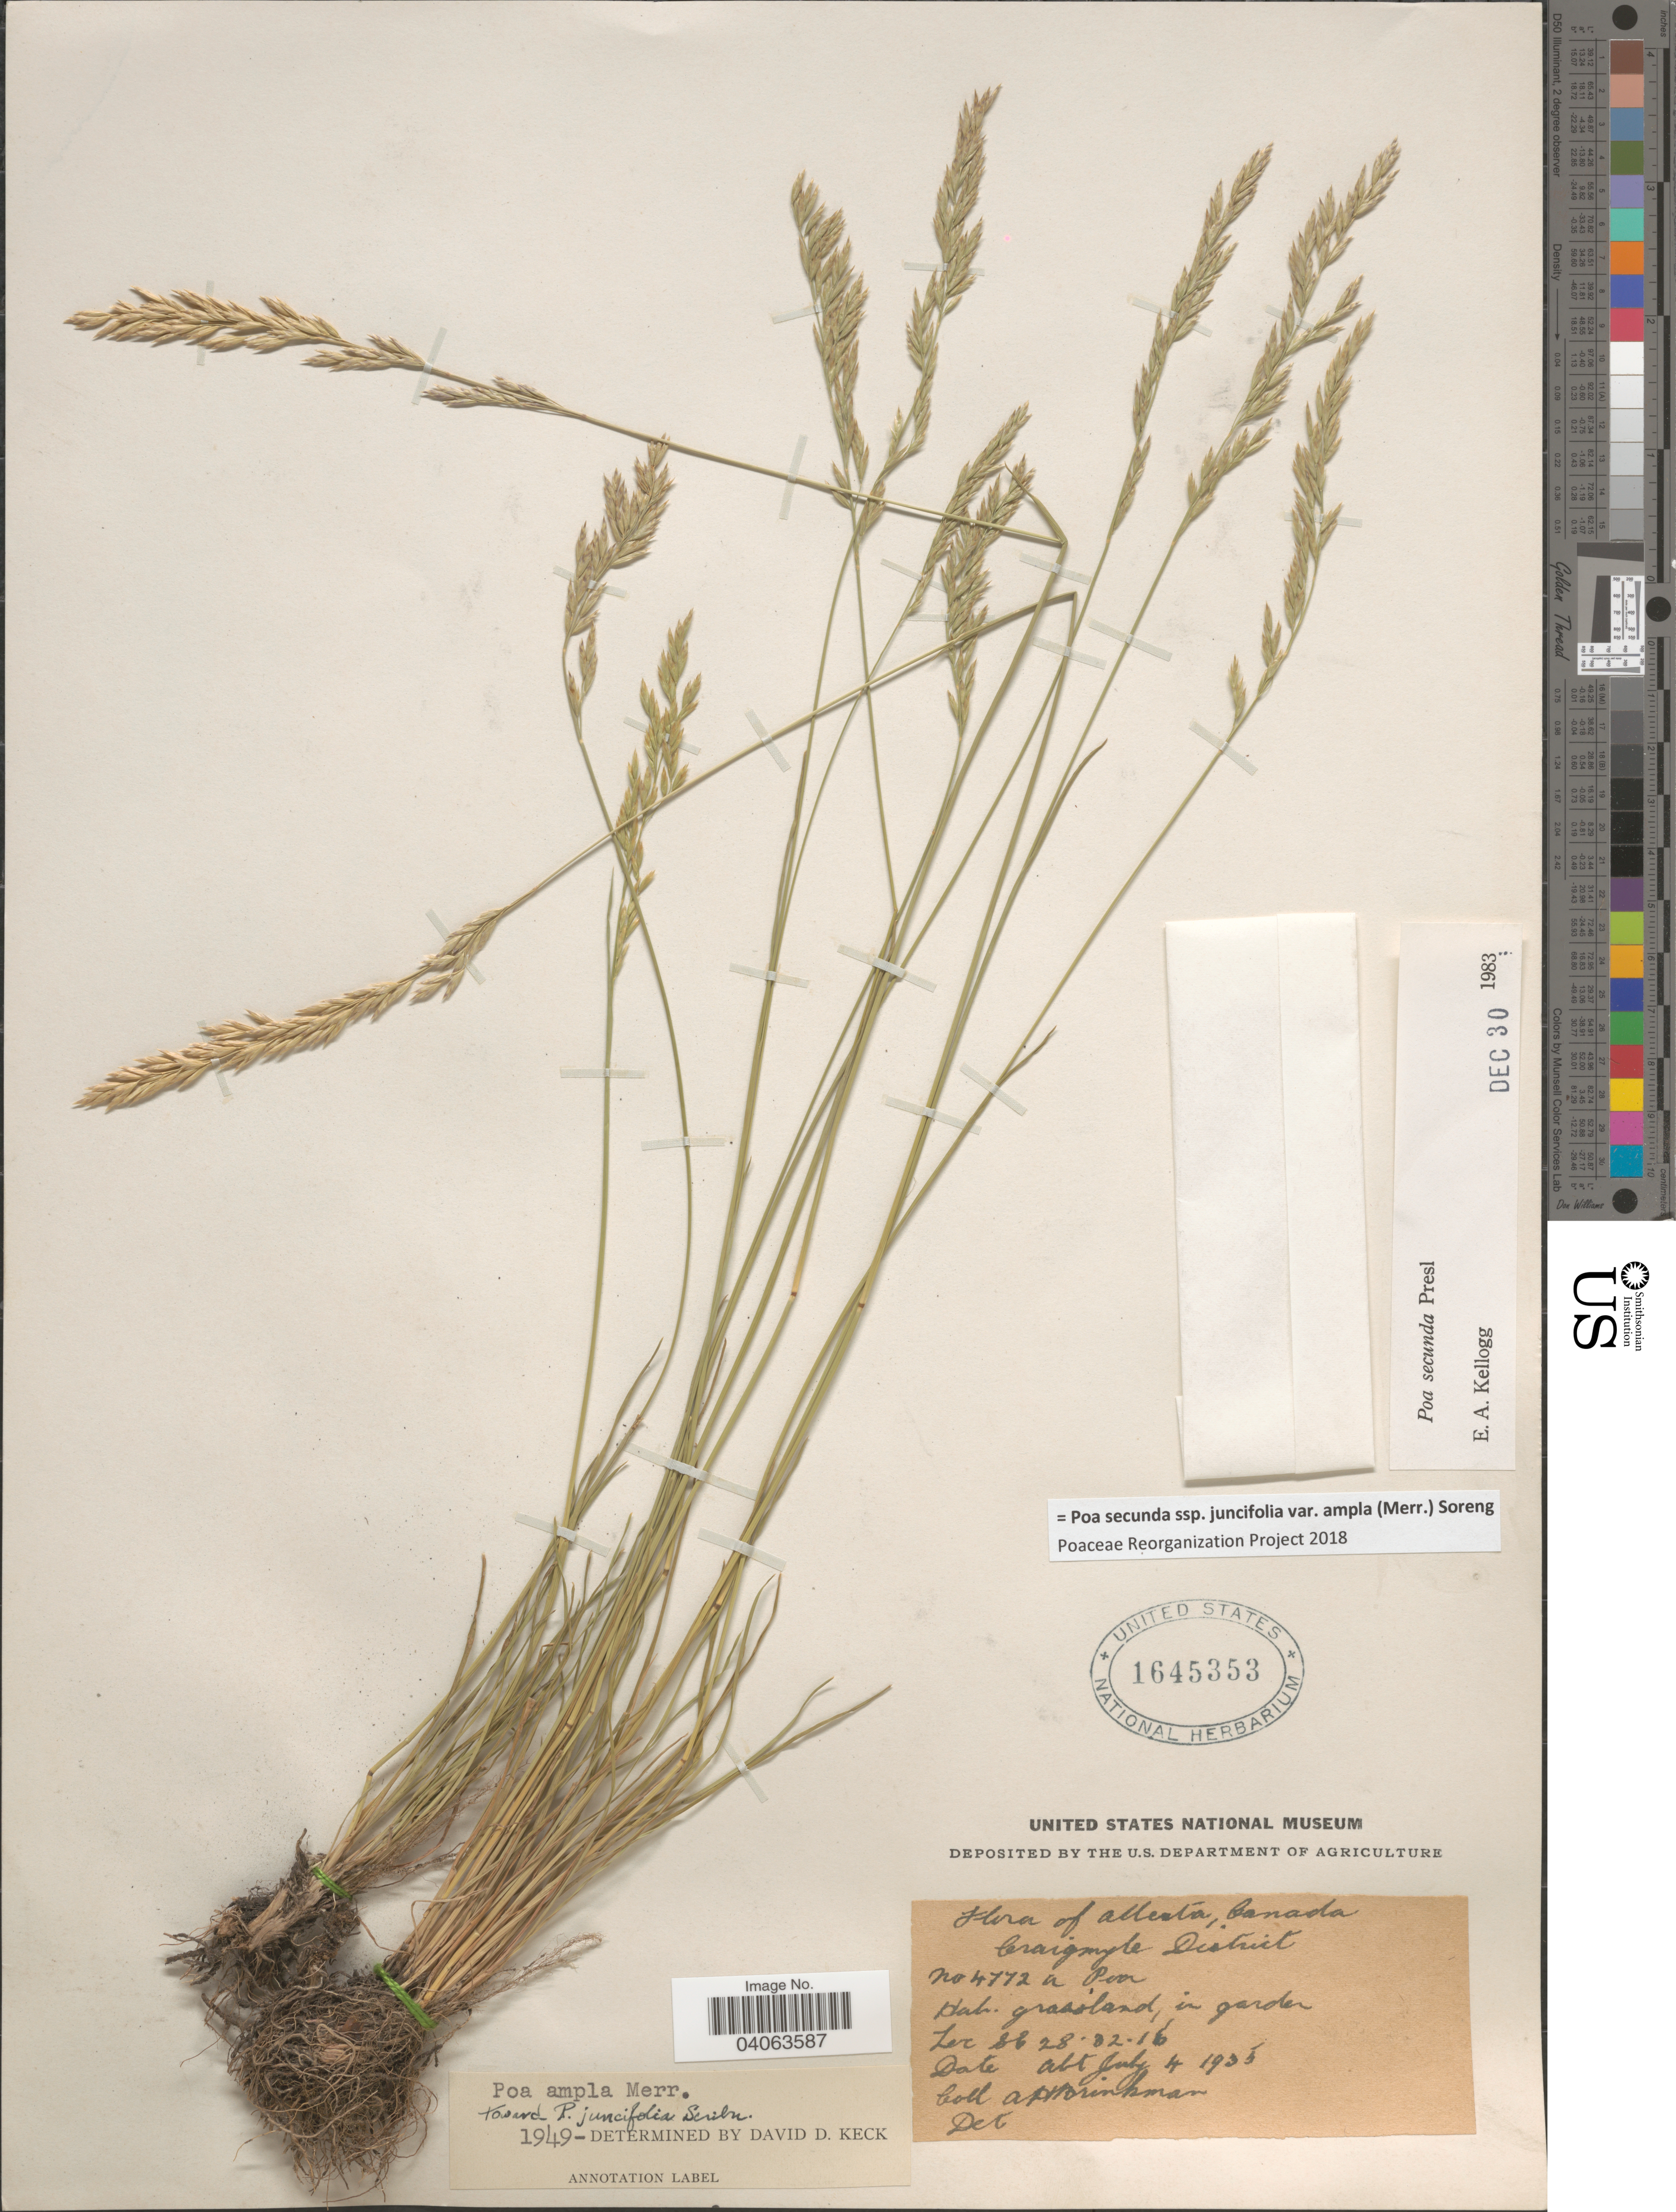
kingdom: Plantae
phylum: Tracheophyta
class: Liliopsida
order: Poales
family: Poaceae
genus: Poa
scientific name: Poa secunda subsp. juncifolia var. ampla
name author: (Merr.) Soreng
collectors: A. Brinkman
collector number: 4772a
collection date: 1935-07-04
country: Canada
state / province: Alberta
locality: Craigmyle District. In garden. SE 28 - 02 - 16.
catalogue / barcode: US 1645353